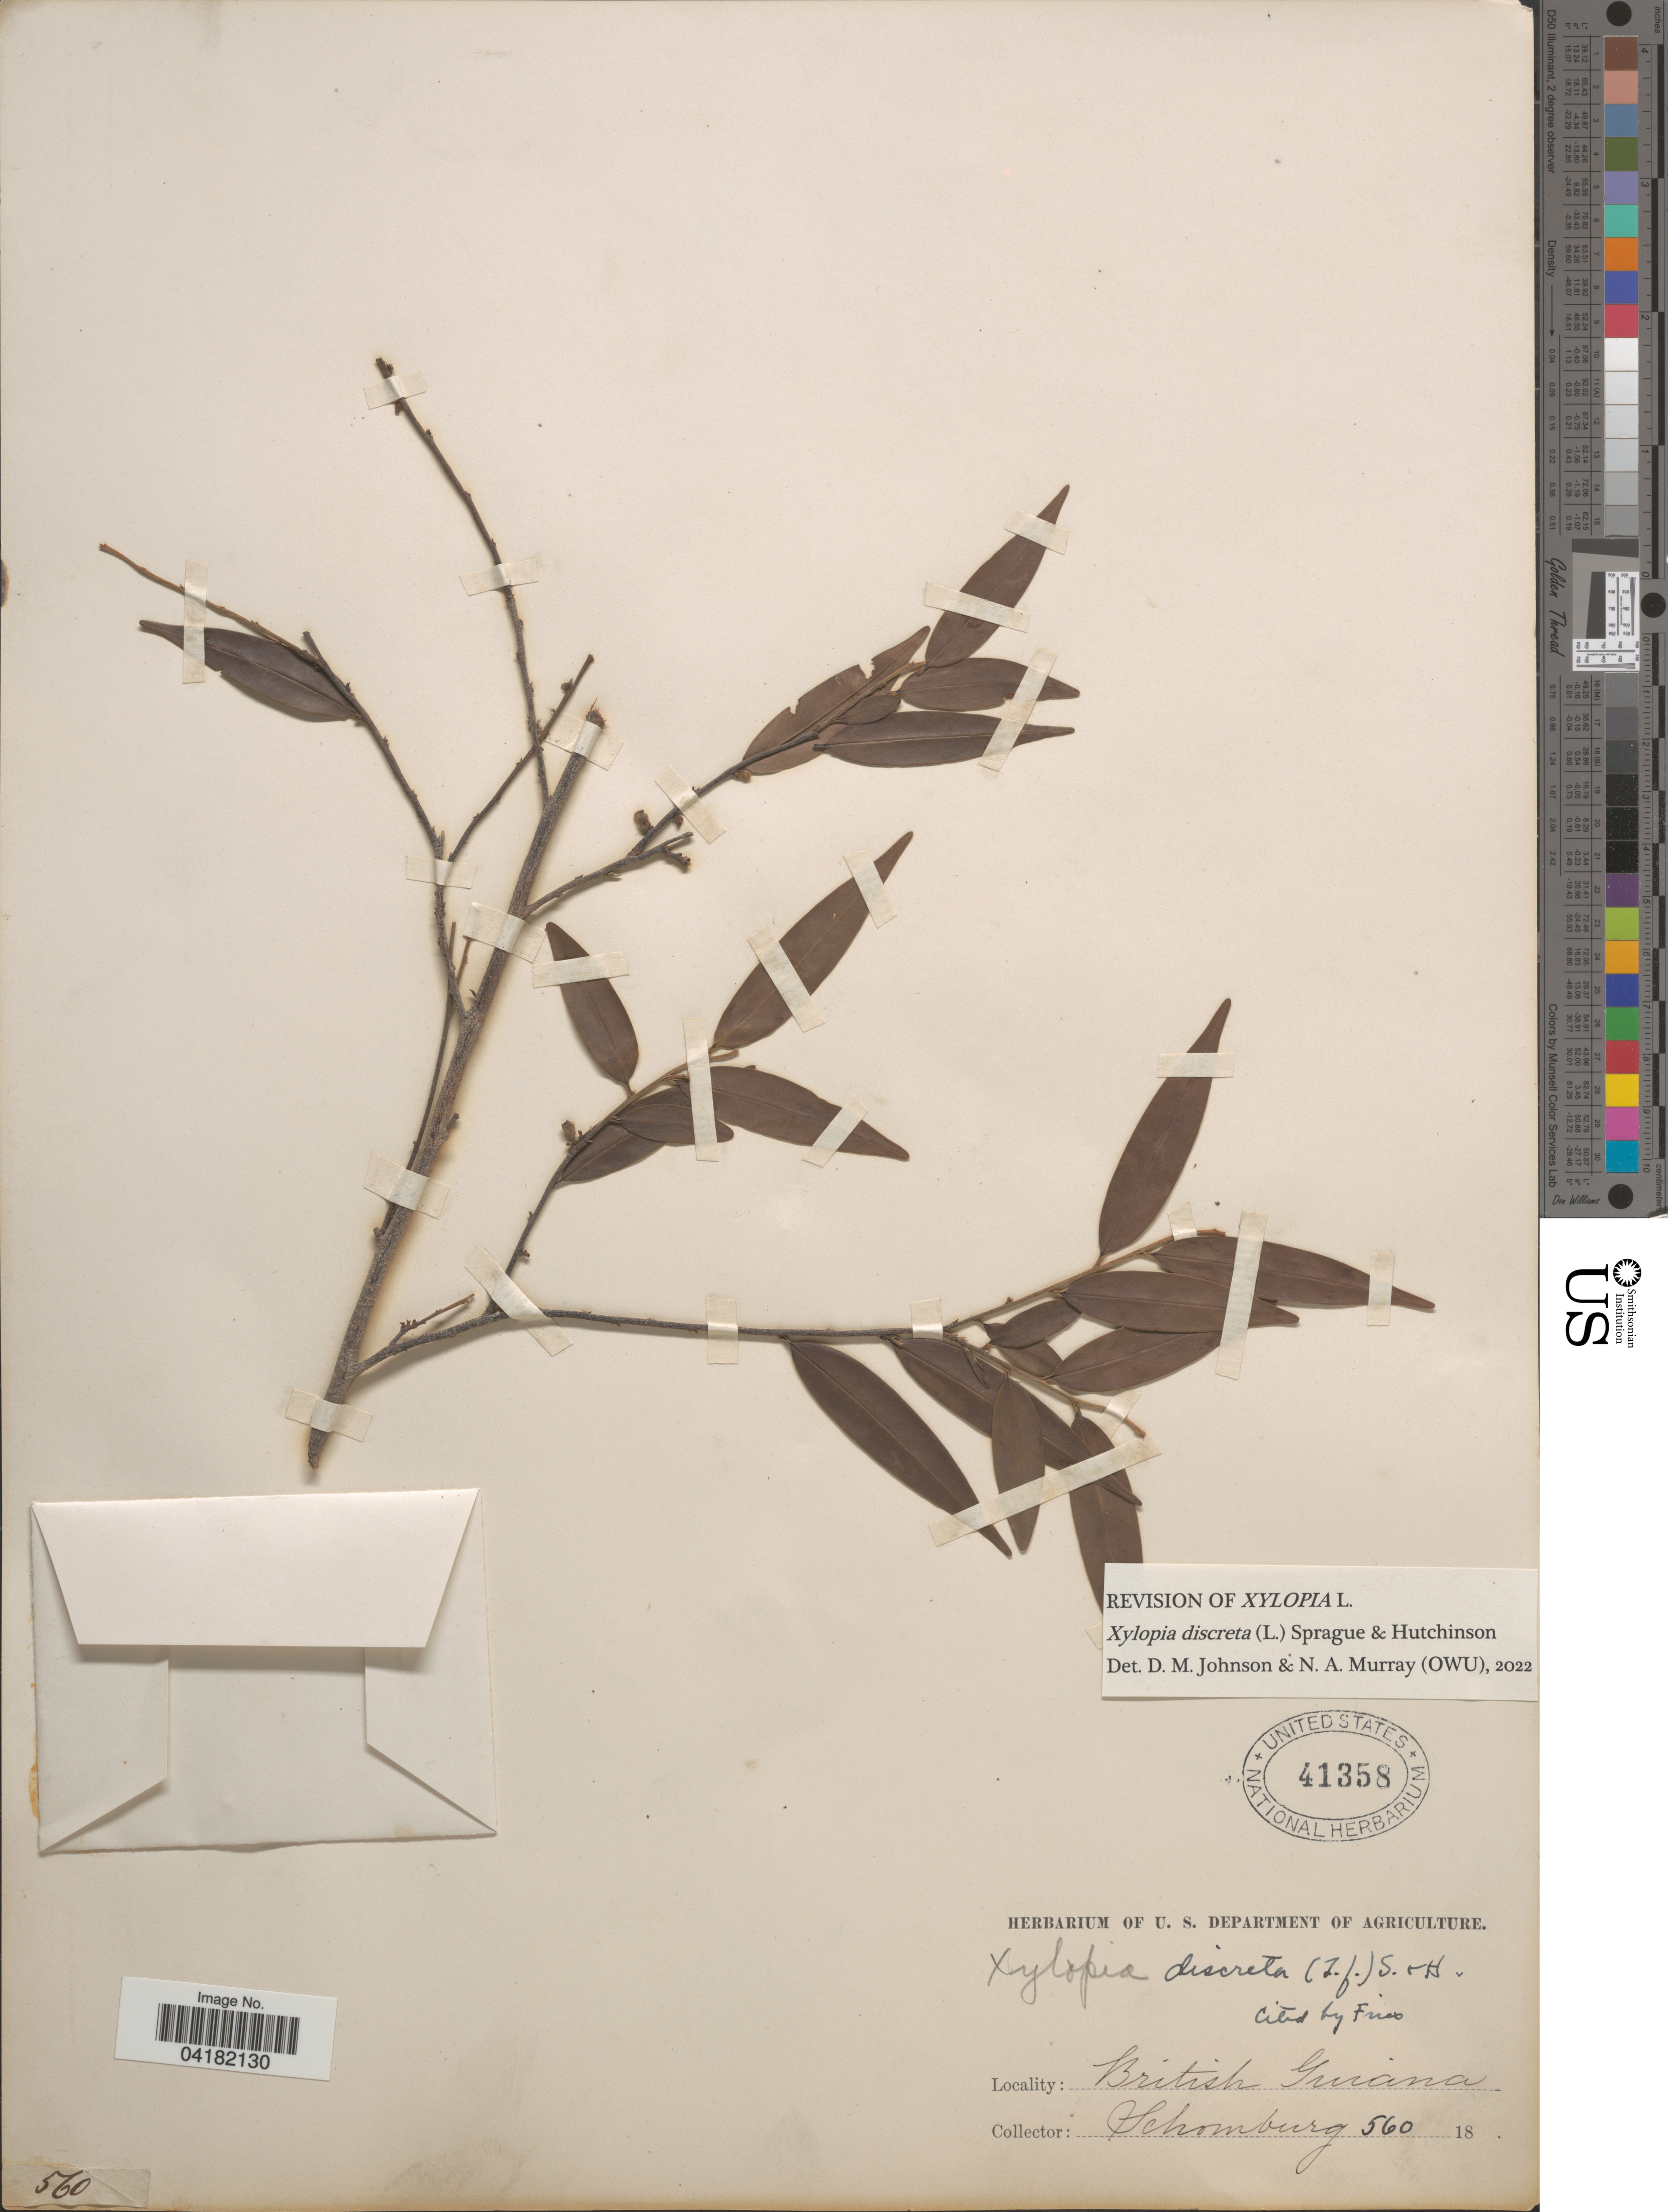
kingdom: Plantae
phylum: Tracheophyta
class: Magnoliopsida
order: Magnoliales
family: Annonaceae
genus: Xylopia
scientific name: Xylopia discreta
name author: (L. f.) Sprague & Hutch.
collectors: Schomburg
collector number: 560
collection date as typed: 18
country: Guyana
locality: British Guiana.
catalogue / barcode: US 41358